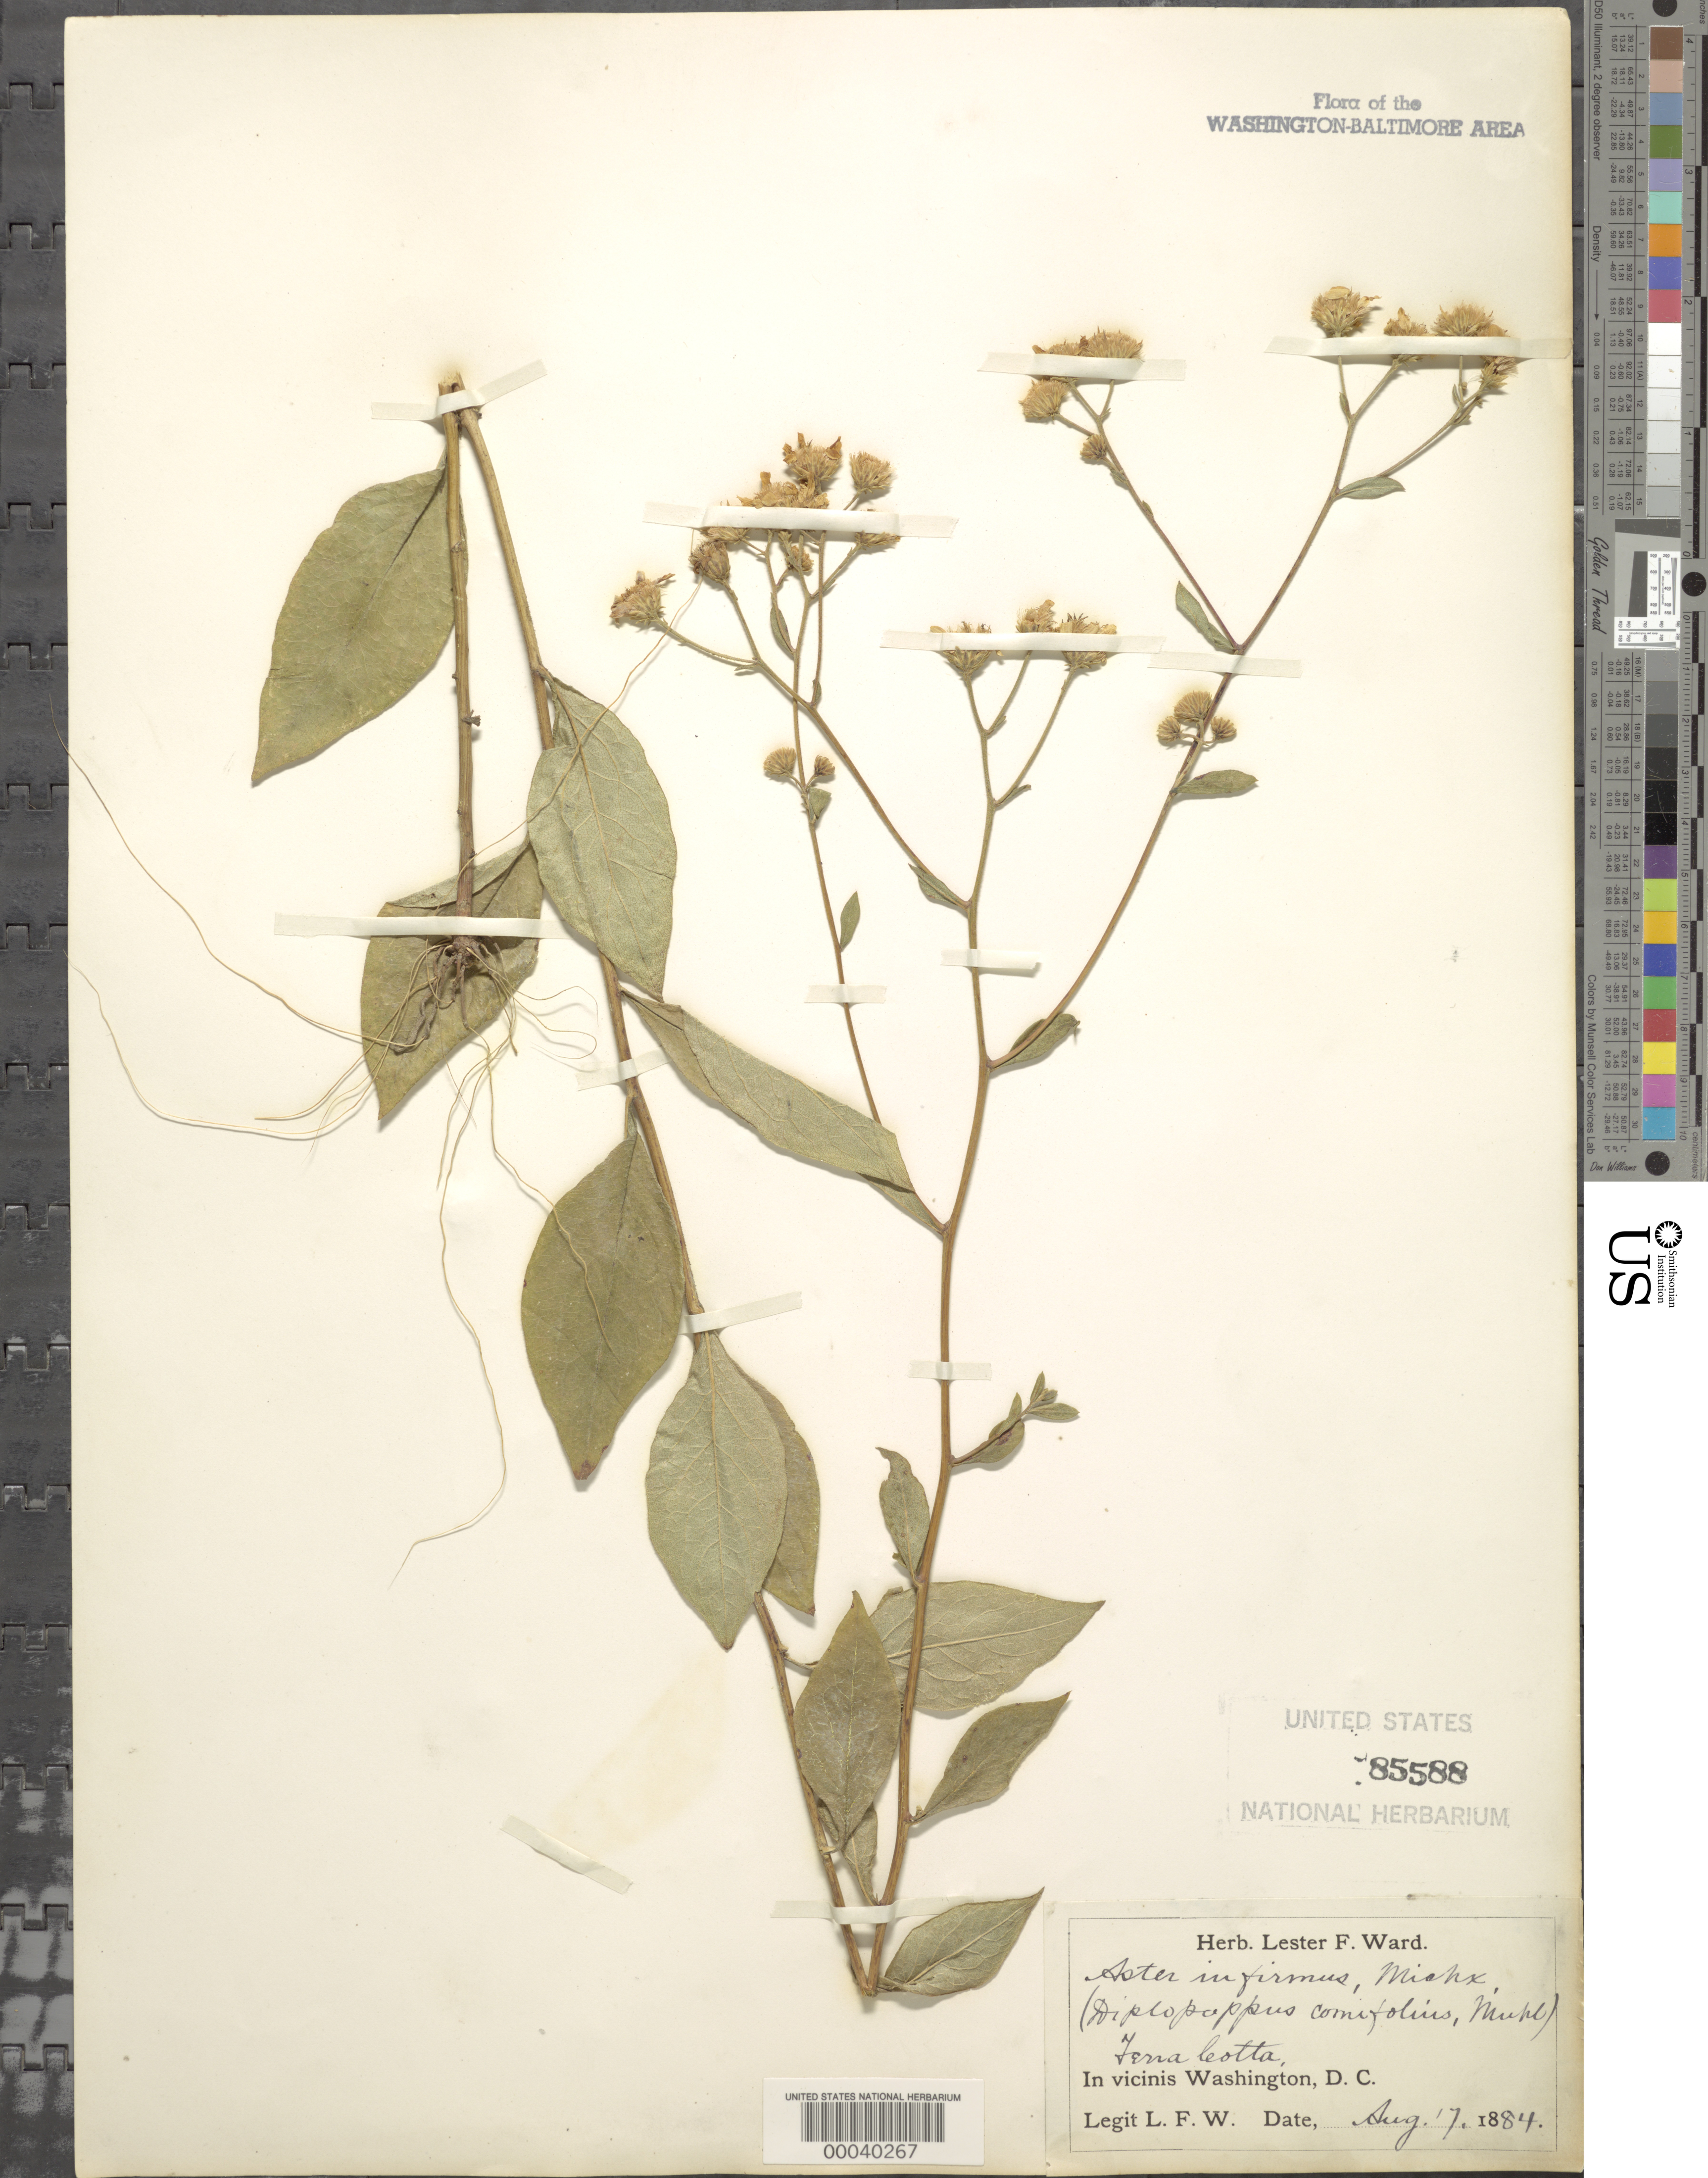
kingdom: Plantae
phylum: Tracheophyta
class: Magnoliopsida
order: Asterales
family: Asteraceae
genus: Doellingeria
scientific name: Doellingeria infirma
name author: (Michx.) Greene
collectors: L. F. Ward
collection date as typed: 17 Aug 1884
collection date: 1884-08-17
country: United States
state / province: District of Columbia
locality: Terra Cotta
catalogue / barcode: US 85588